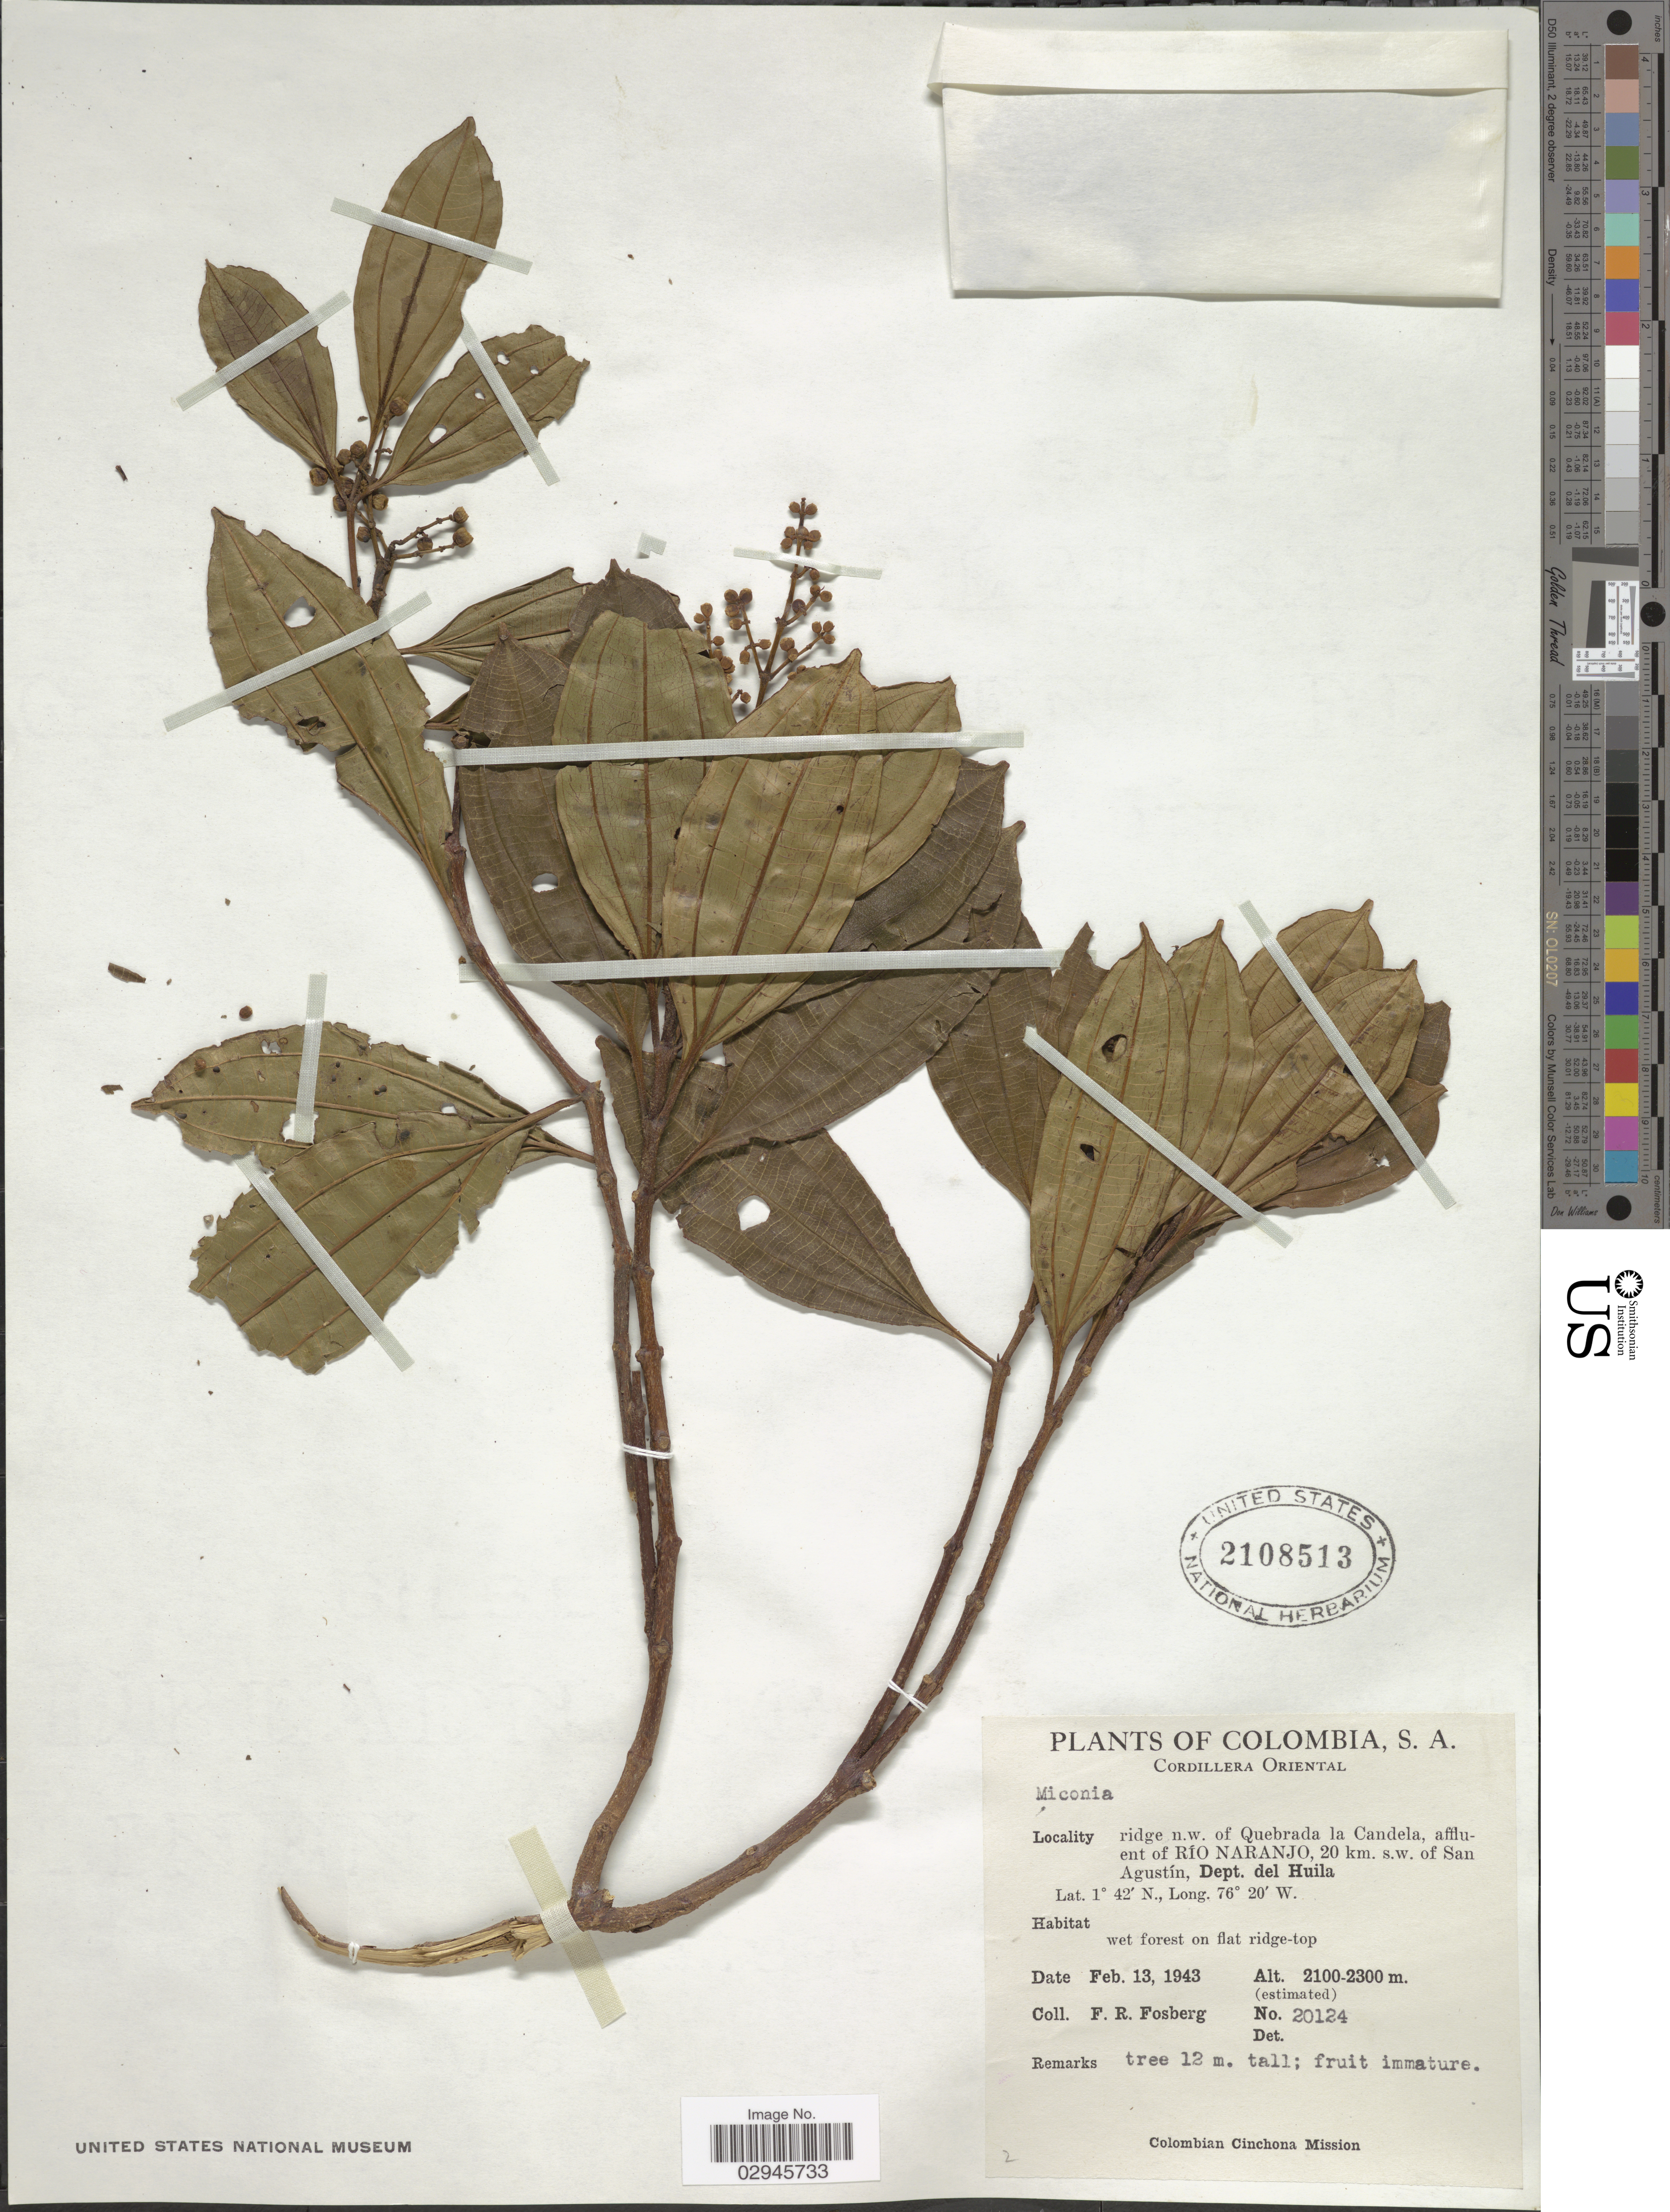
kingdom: Plantae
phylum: Tracheophyta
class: Magnoliopsida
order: Myrtales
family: Melastomataceae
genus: Miconia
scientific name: Miconia sp.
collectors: F. R. Fosberg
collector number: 20124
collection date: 1943-02-13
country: Colombia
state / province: Huila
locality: Cordillera Oriental. Ridge n.w. of Quebrada la Candela, affluent of Río Naranjo, 20 km. s.w. of San Augustín, Dept. del Huila.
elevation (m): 2100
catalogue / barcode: US 2108513